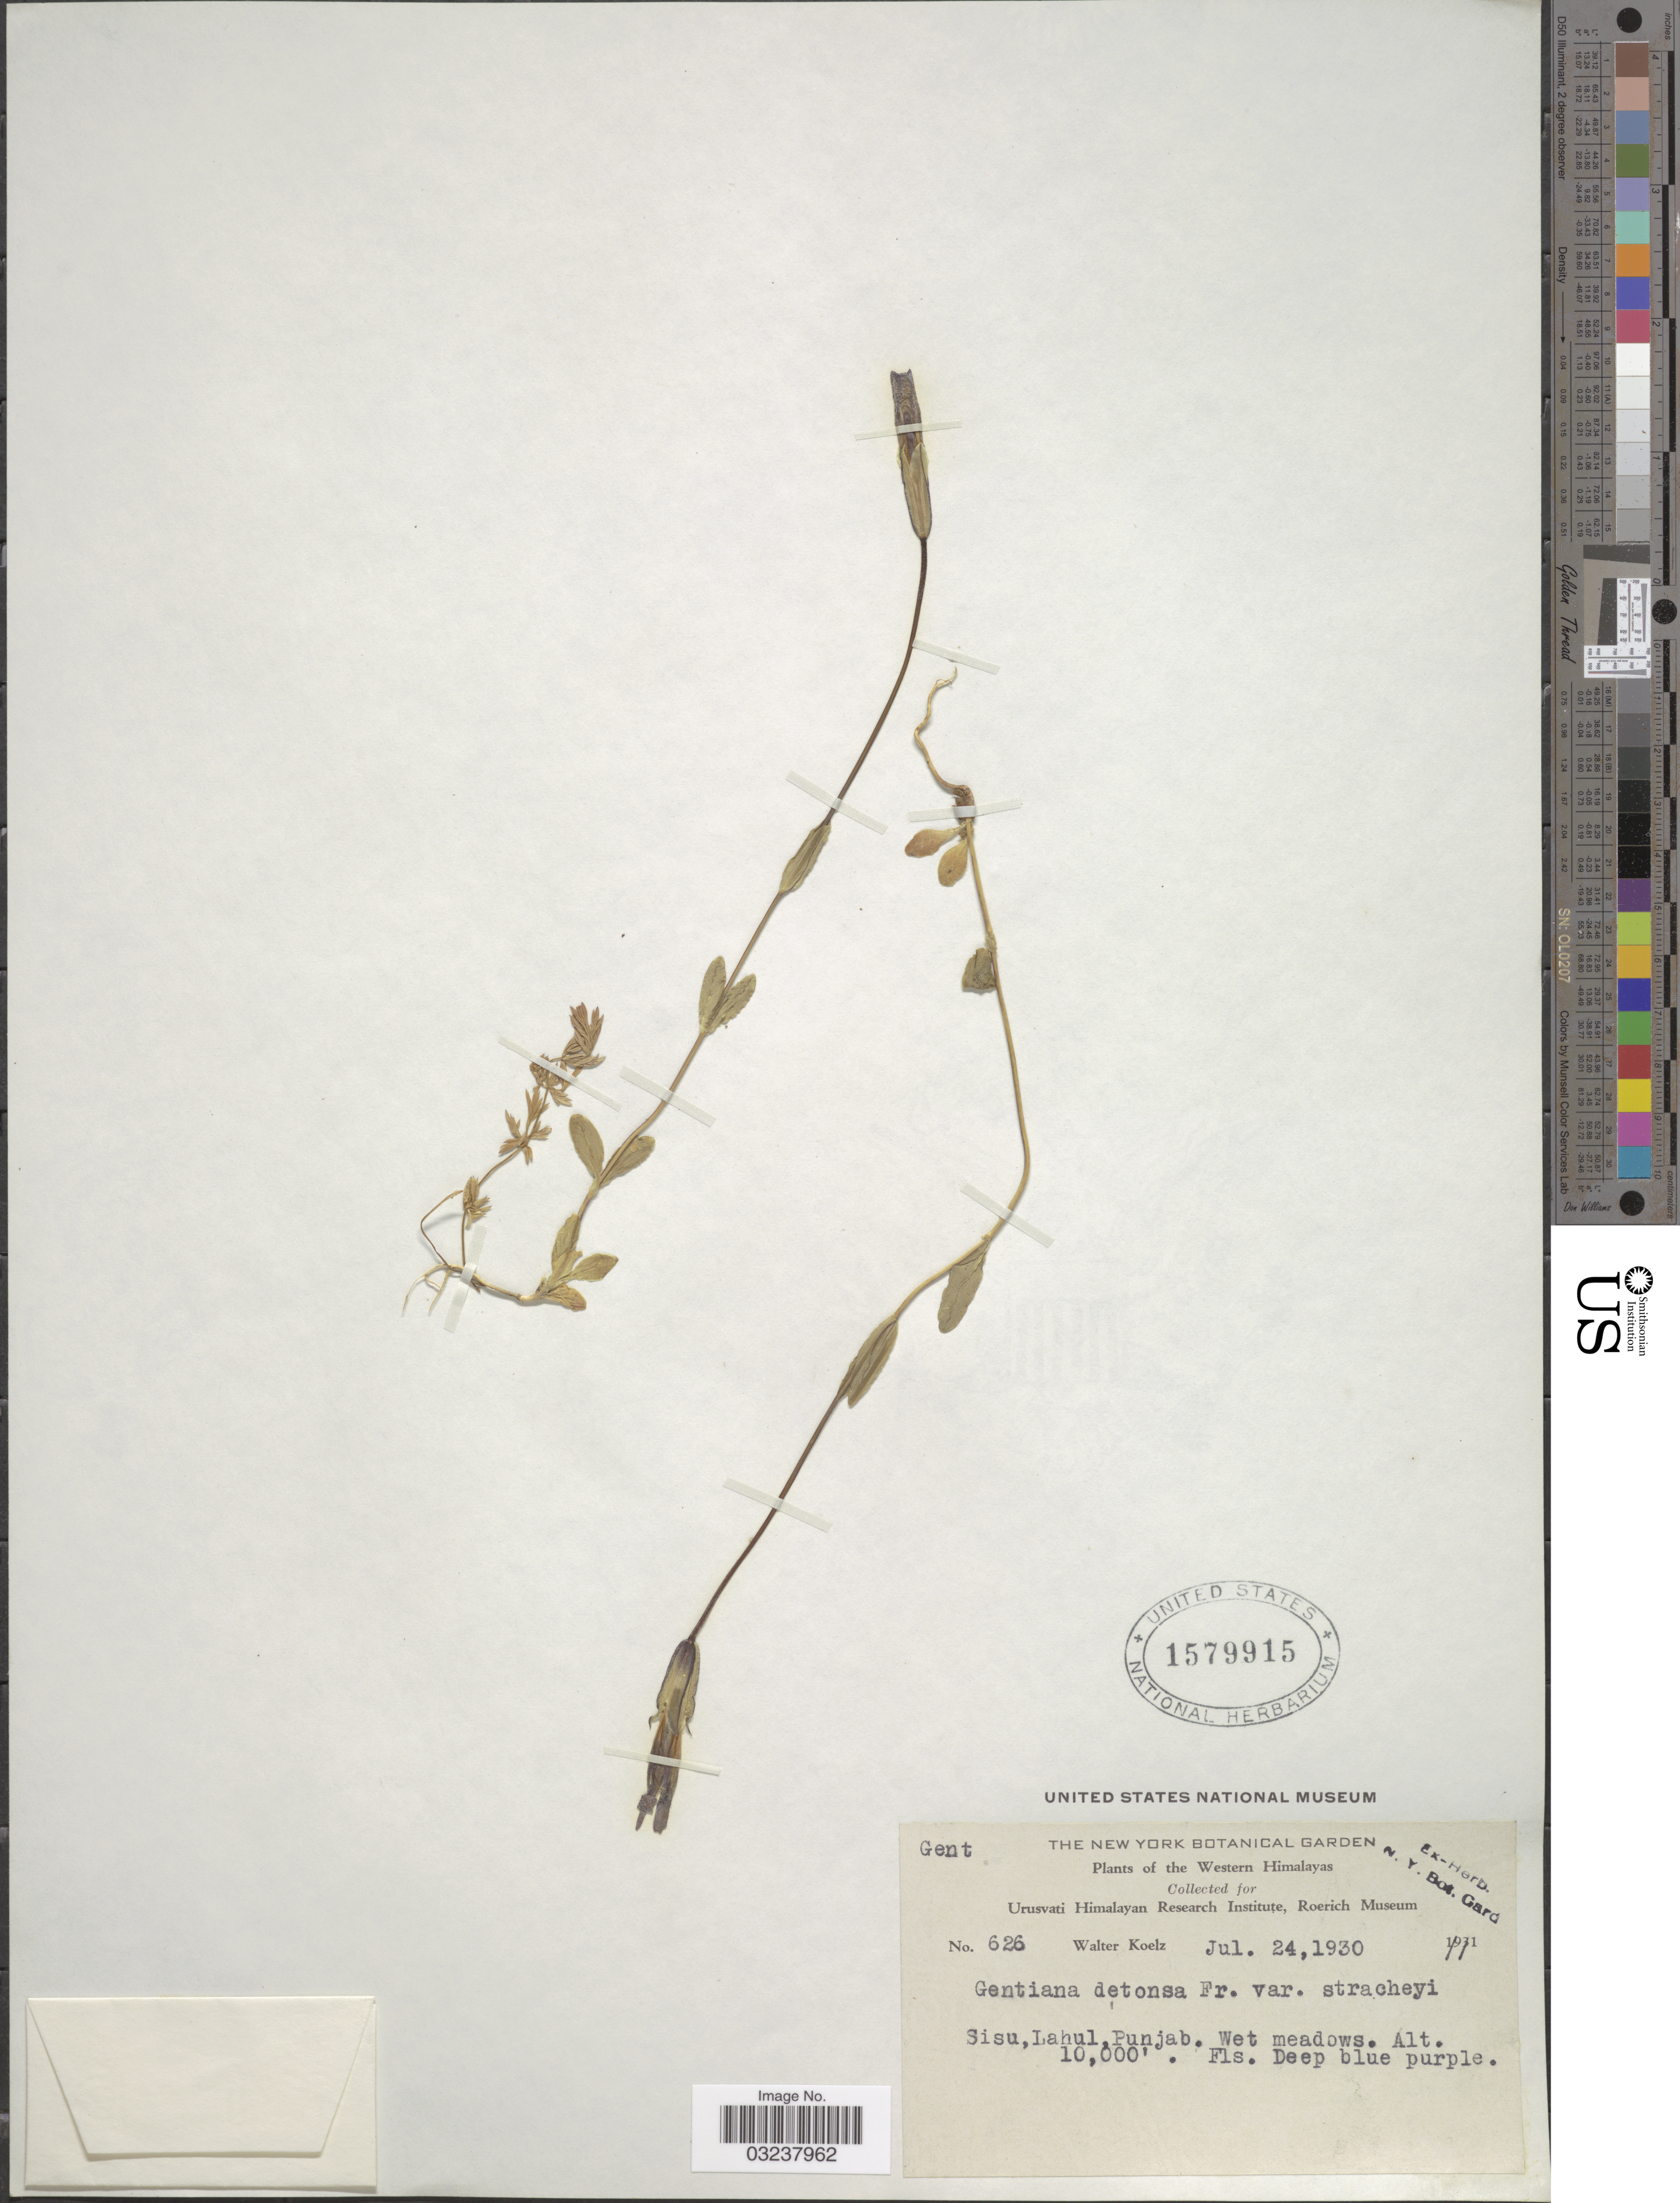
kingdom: Plantae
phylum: Tracheophyta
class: Magnoliopsida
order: Gentianales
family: Gentianaceae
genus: Gentianella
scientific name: Gentianella detonsa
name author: (Rottb.) G. Don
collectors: W. N. Koelz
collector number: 626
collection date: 1930-07-24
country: India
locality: Western Himalayas. Sisu, Lahul.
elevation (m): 3048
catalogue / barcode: US 1579915